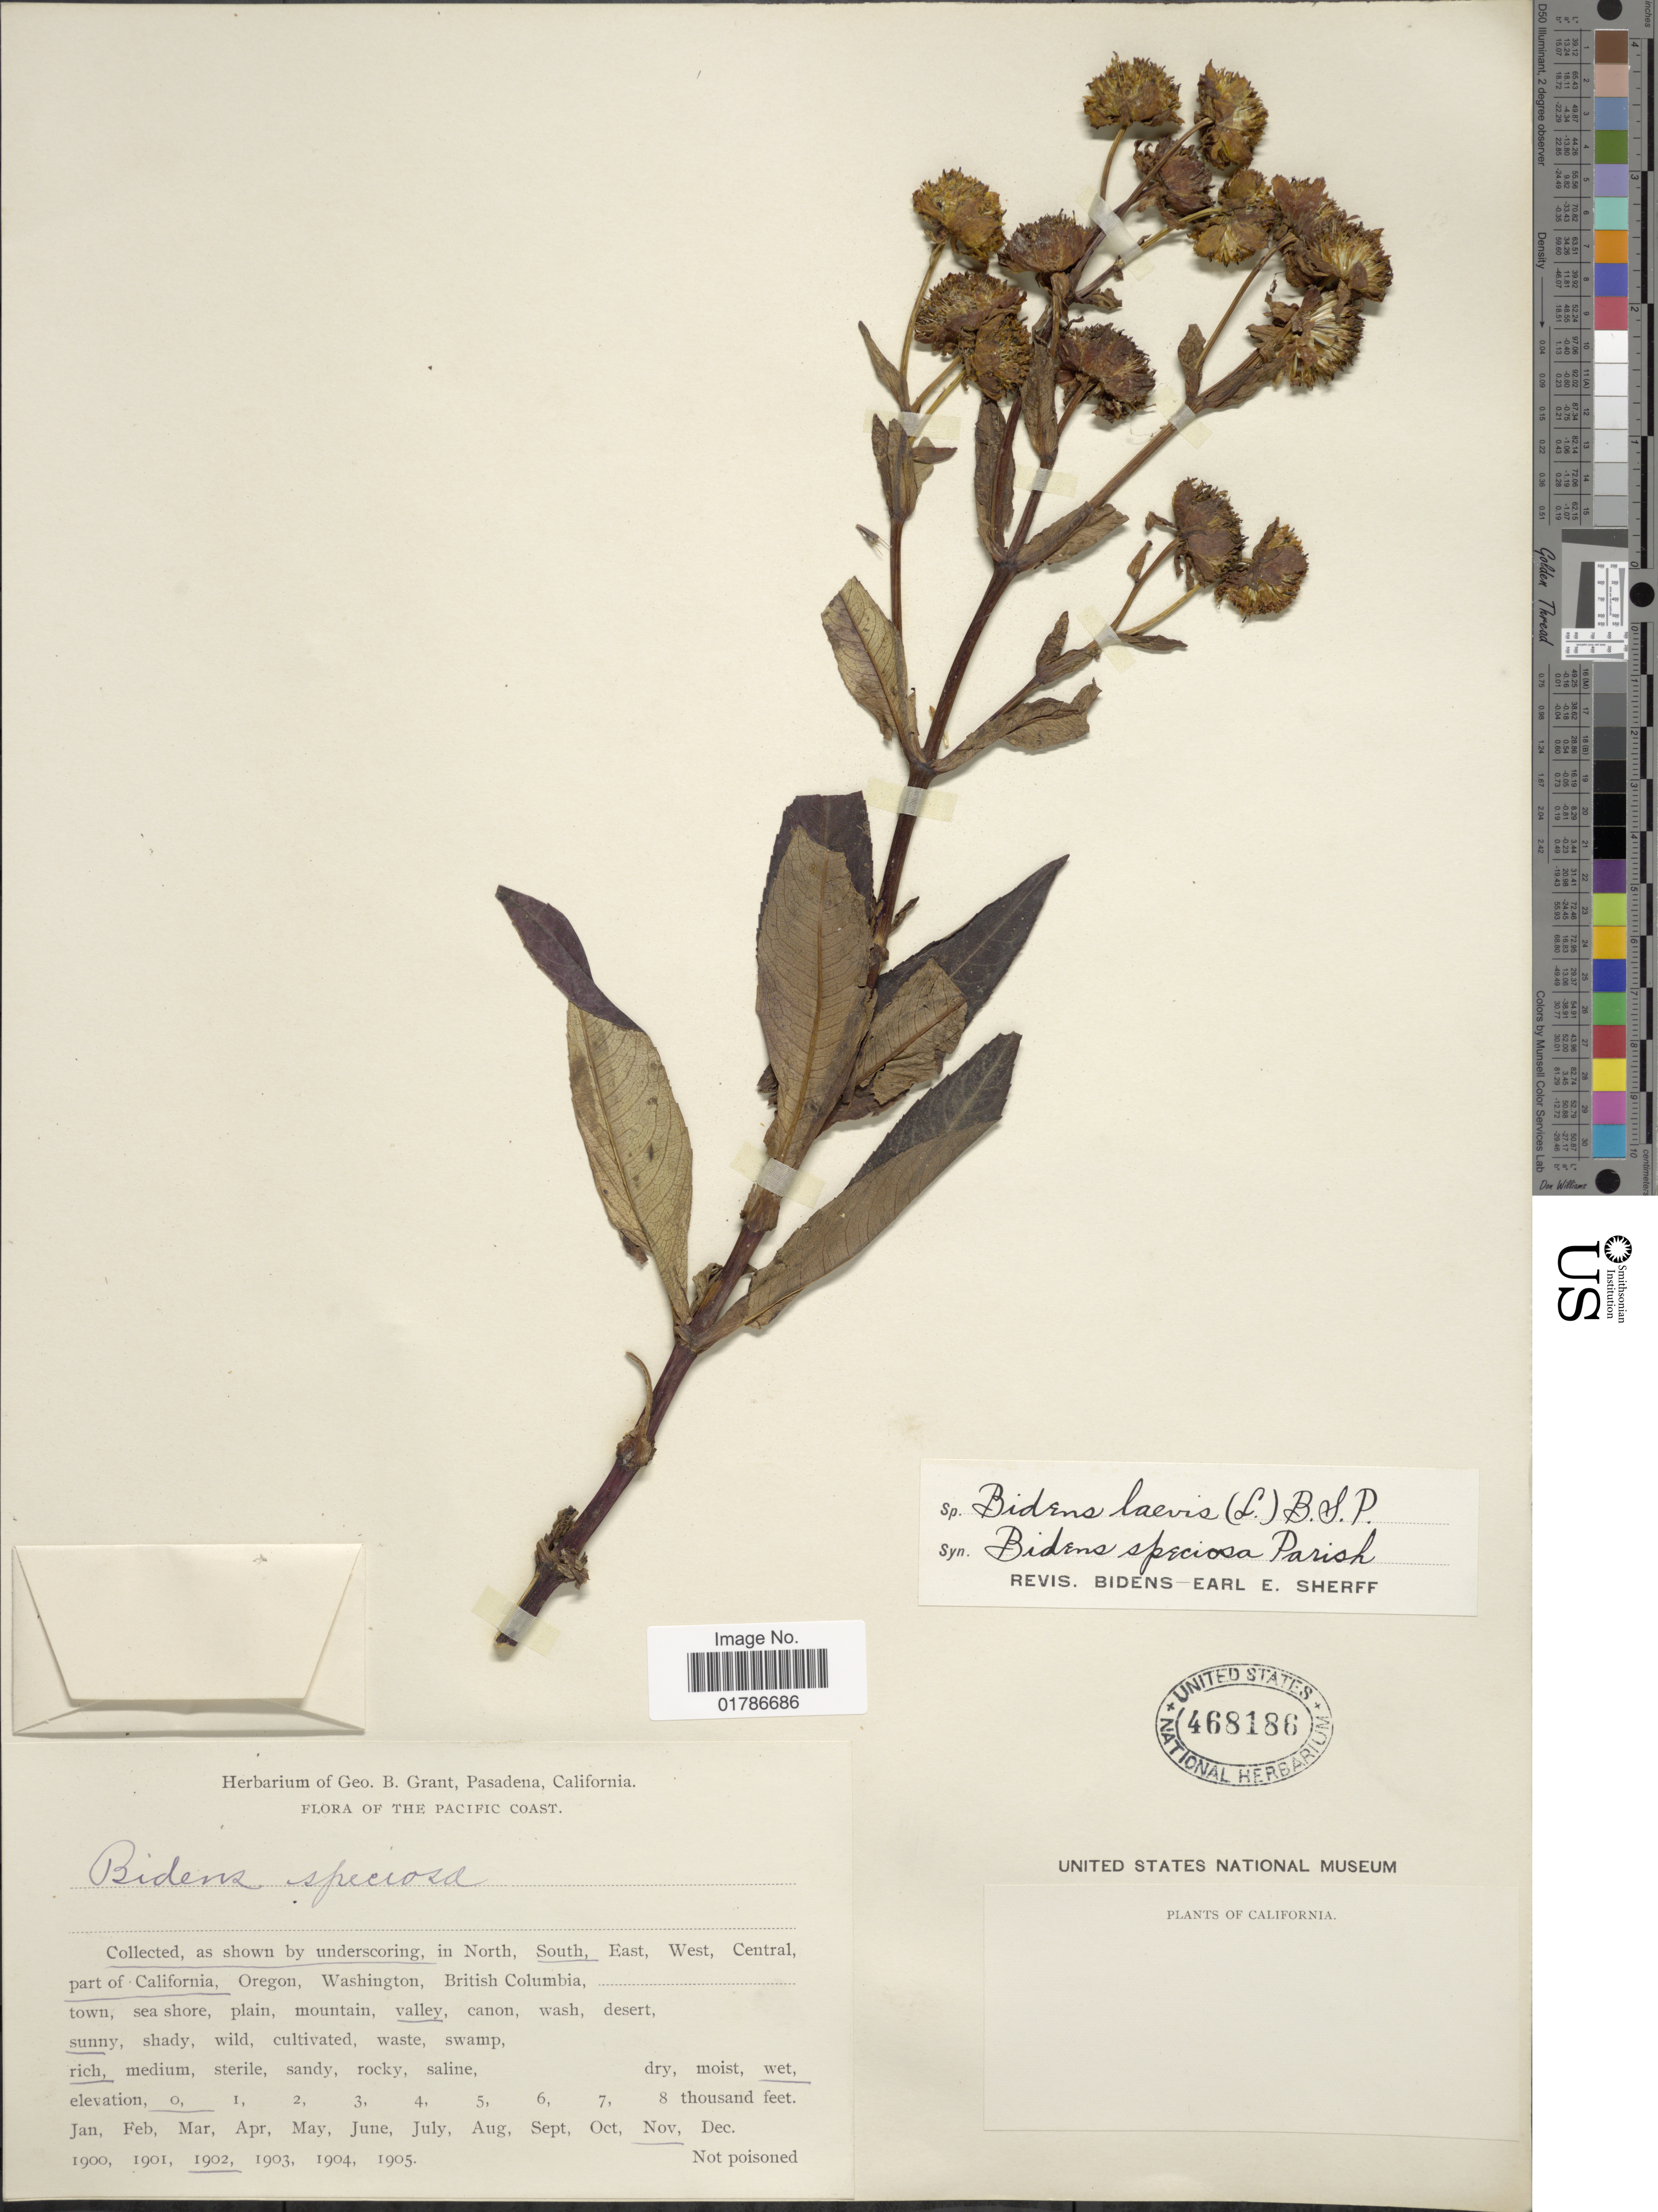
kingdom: Plantae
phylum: Tracheophyta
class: Magnoliopsida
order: Asterales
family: Asteraceae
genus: Bidens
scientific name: Bidens laevis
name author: (L.) Britton, Stearns & Poggenb.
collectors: ex herb. G. B. Grant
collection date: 1902-11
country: United States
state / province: California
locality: South, part of California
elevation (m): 0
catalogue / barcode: US 468186